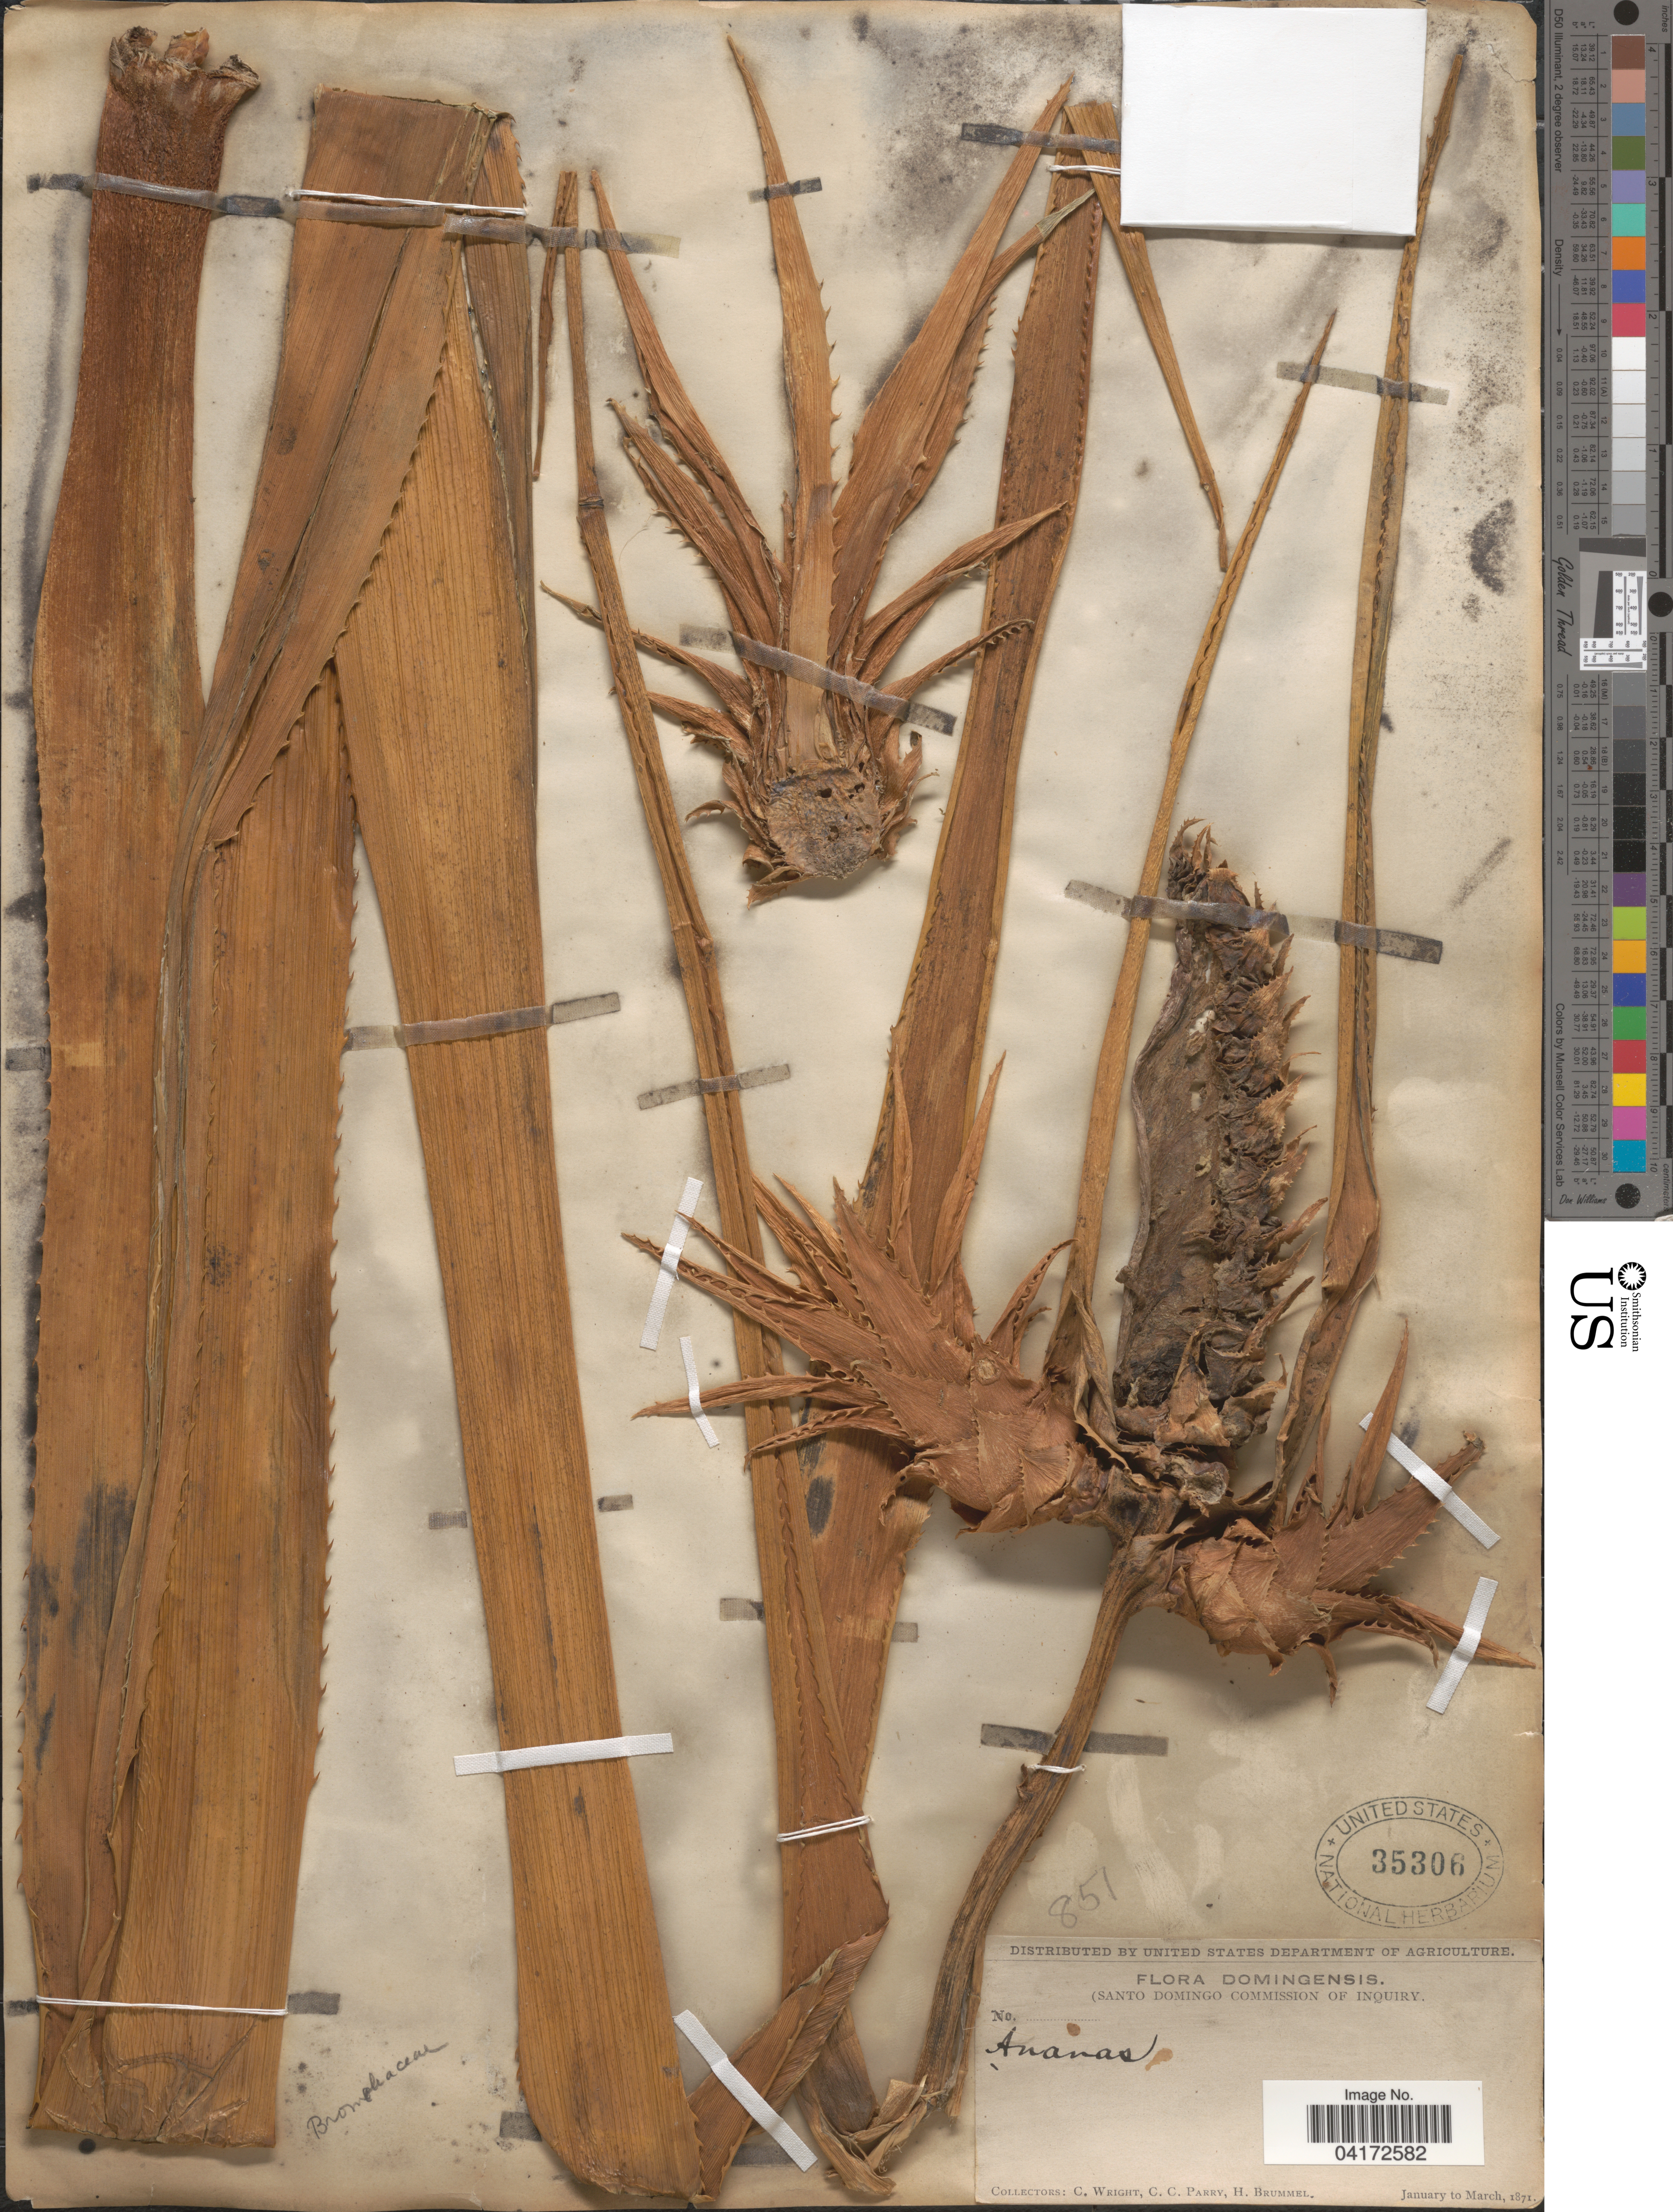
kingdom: Plantae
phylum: Tracheophyta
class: Liliopsida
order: Poales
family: Bromeliaceae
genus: Ananas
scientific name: Ananas sp.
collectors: C. Wright, C. C. Parry & H. Brummel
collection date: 1871-01/1871-03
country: Dominican Republic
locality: Domingensis.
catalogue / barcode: US 35306